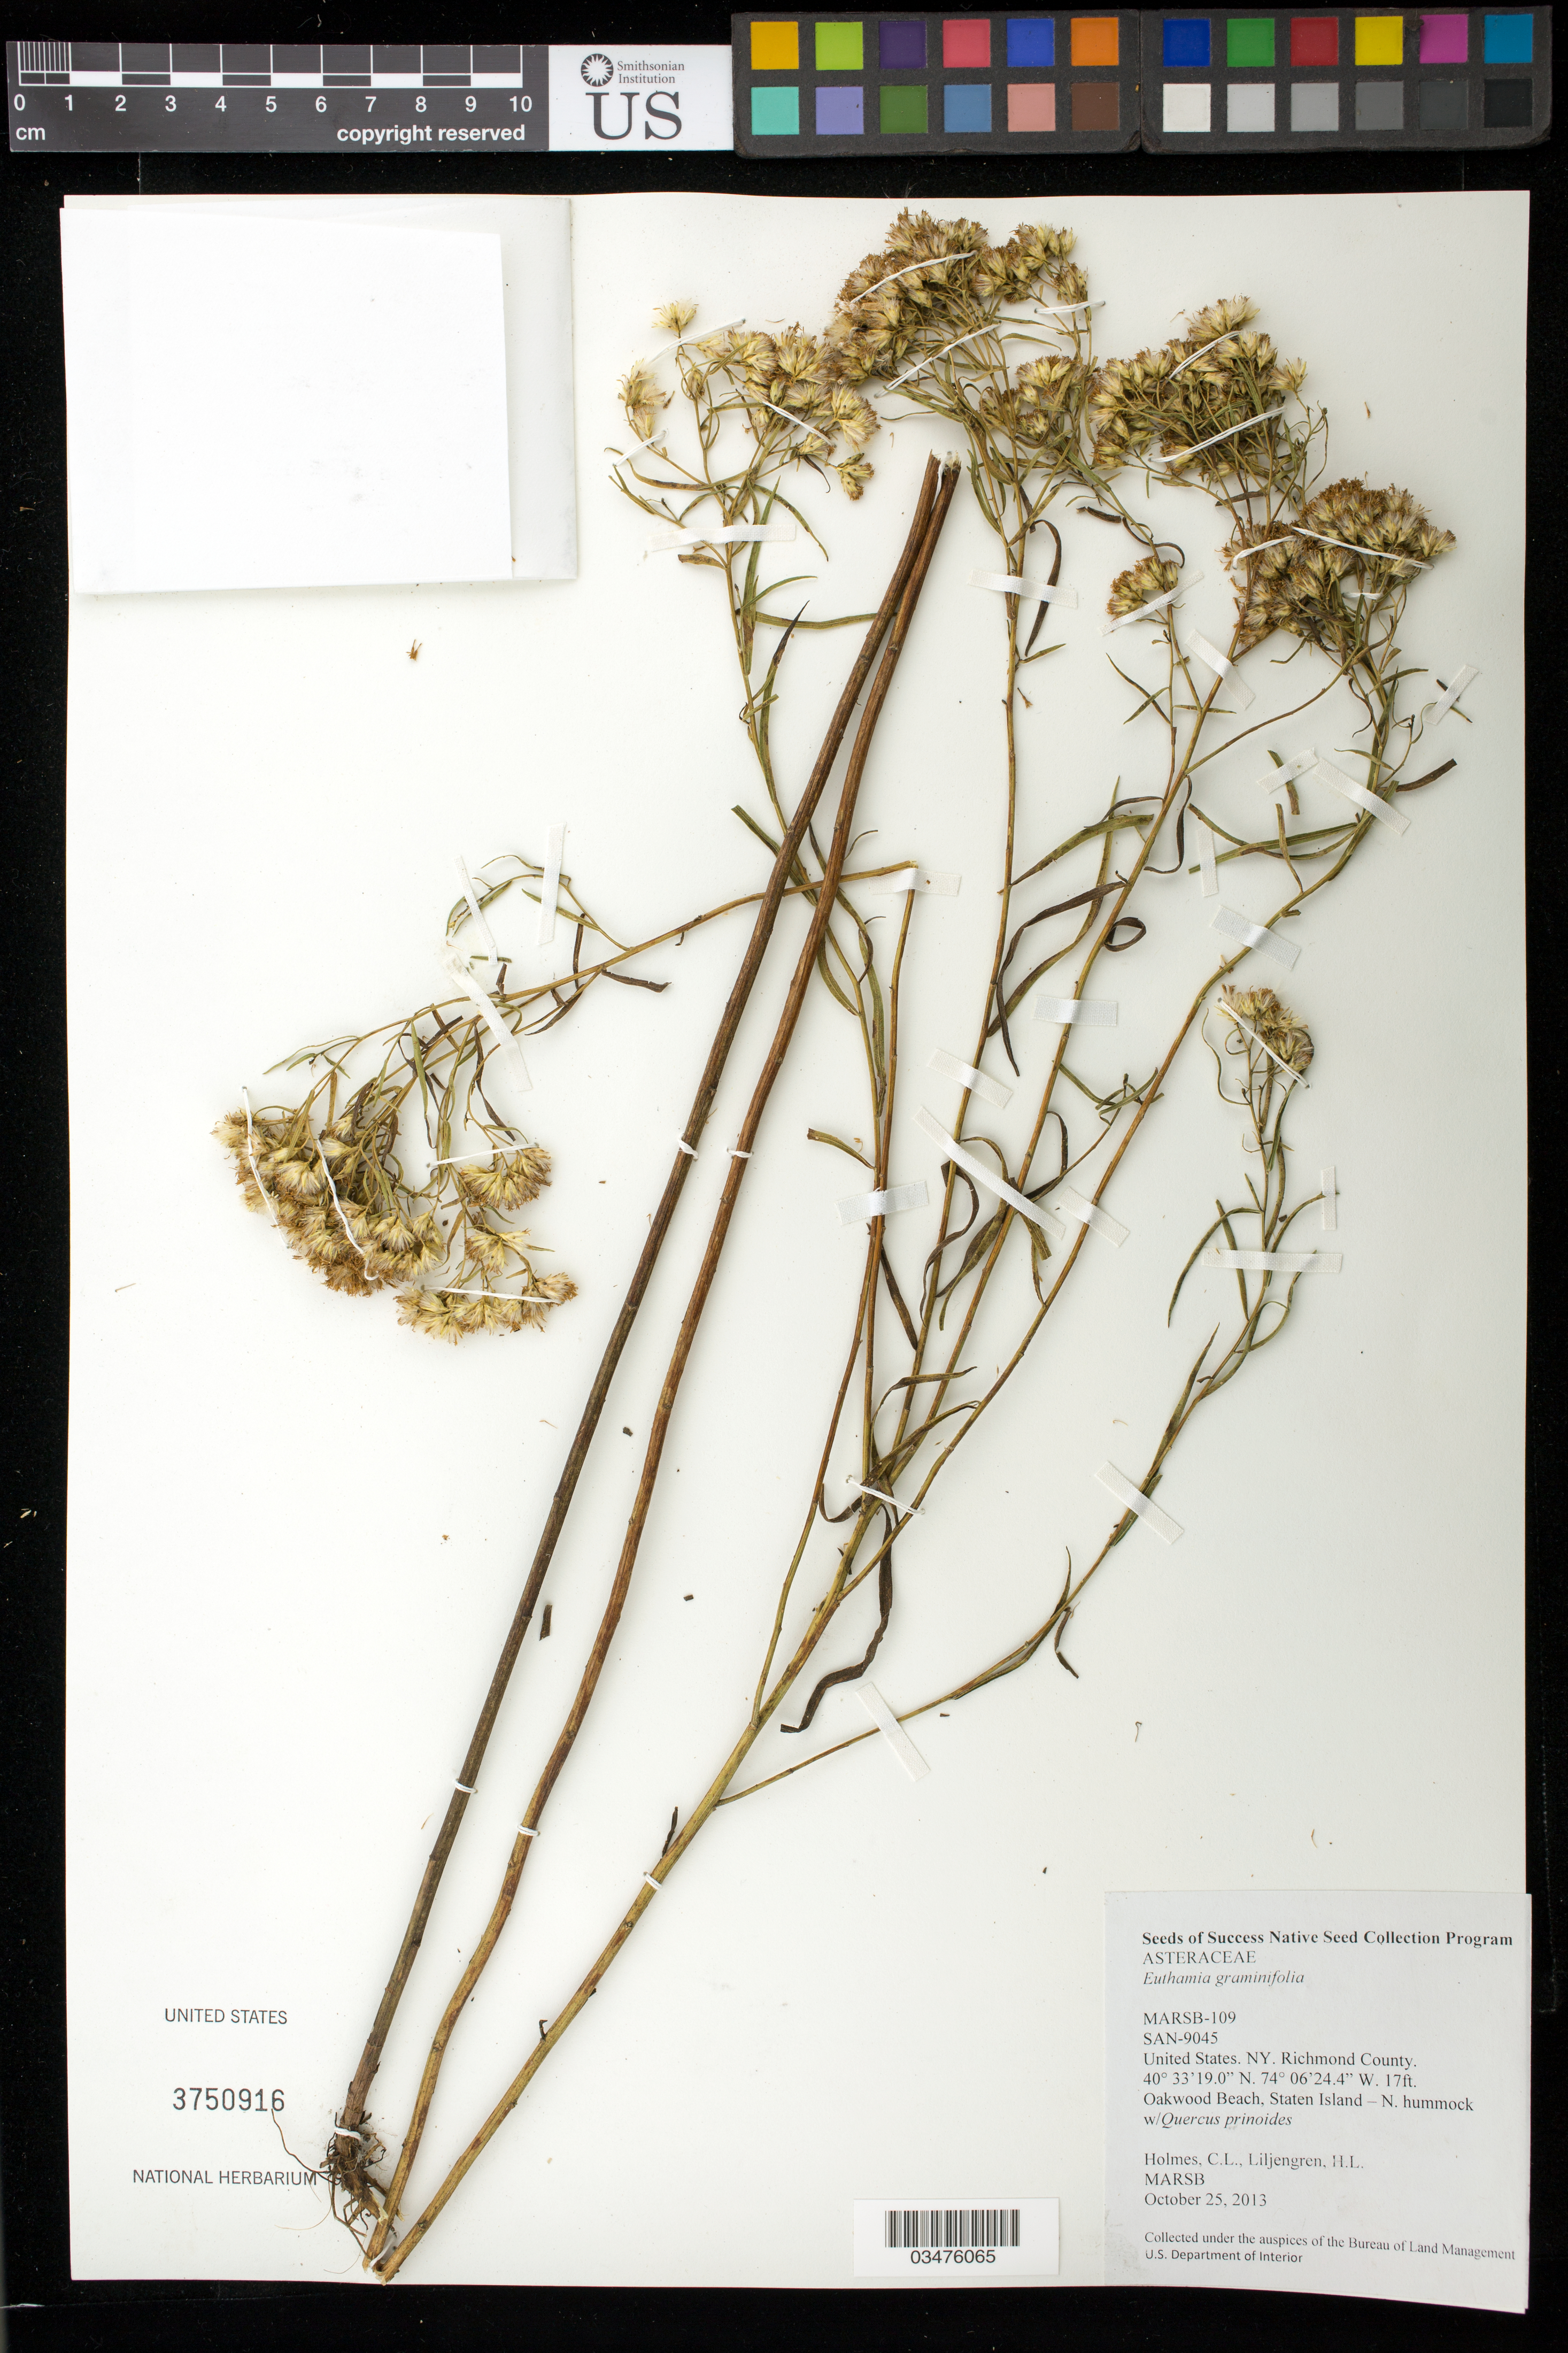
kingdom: Plantae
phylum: Tracheophyta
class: Magnoliopsida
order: Asterales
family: Asteraceae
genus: Euthamia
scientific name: Euthamia graminifolia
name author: (L.) Nutt.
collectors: C. Holmes & H. Liljengren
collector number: MARSB-109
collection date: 2013-10-25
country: United States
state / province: New York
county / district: Richmond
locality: Oakwood Beach, Staten Island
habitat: N. hummock w/ Quercus prinoides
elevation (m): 5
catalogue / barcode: US 3750916